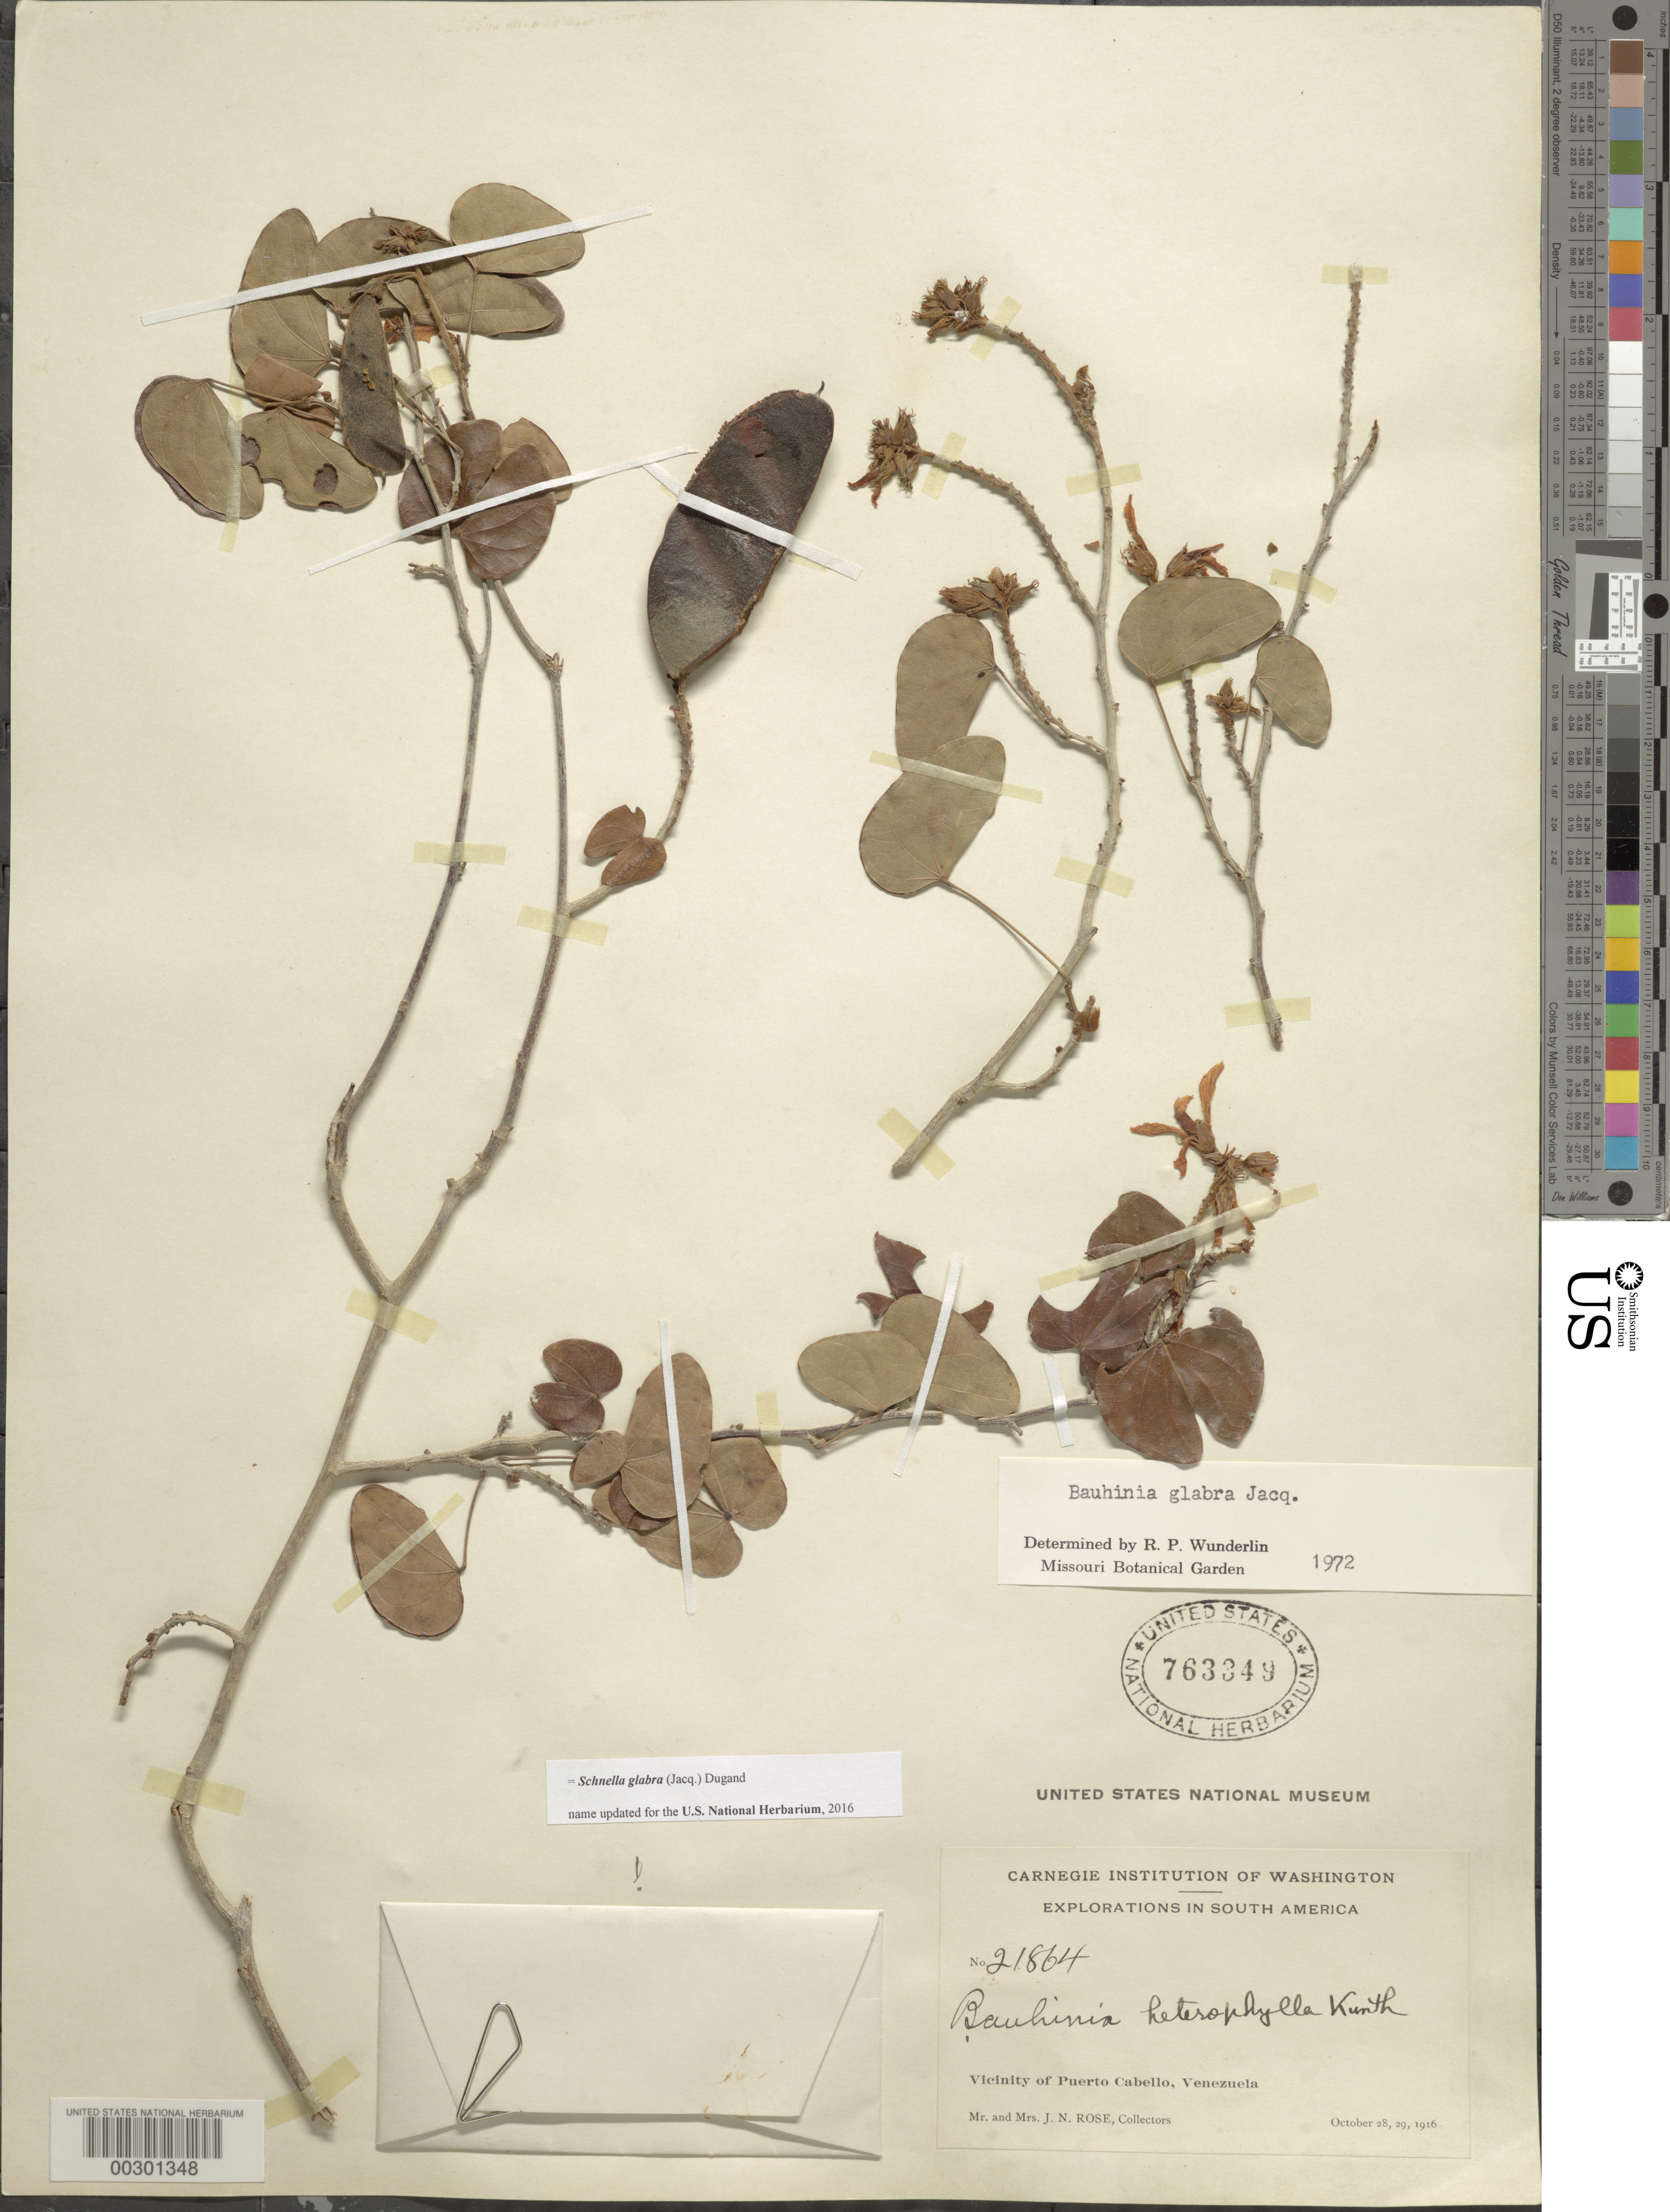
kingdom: Plantae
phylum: Tracheophyta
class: Magnoliopsida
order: Fabales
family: Fabaceae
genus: Schnella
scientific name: Schnella glabra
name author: (Jacq.) Dugand G.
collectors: J. N. Rose & J. M. Rose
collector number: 21864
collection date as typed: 28 Oct 1916 to 29 Oct 1916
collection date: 1916-10-28/1916-10-29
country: Venezuela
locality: Vicinity of Puerto Cabello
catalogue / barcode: US 763349